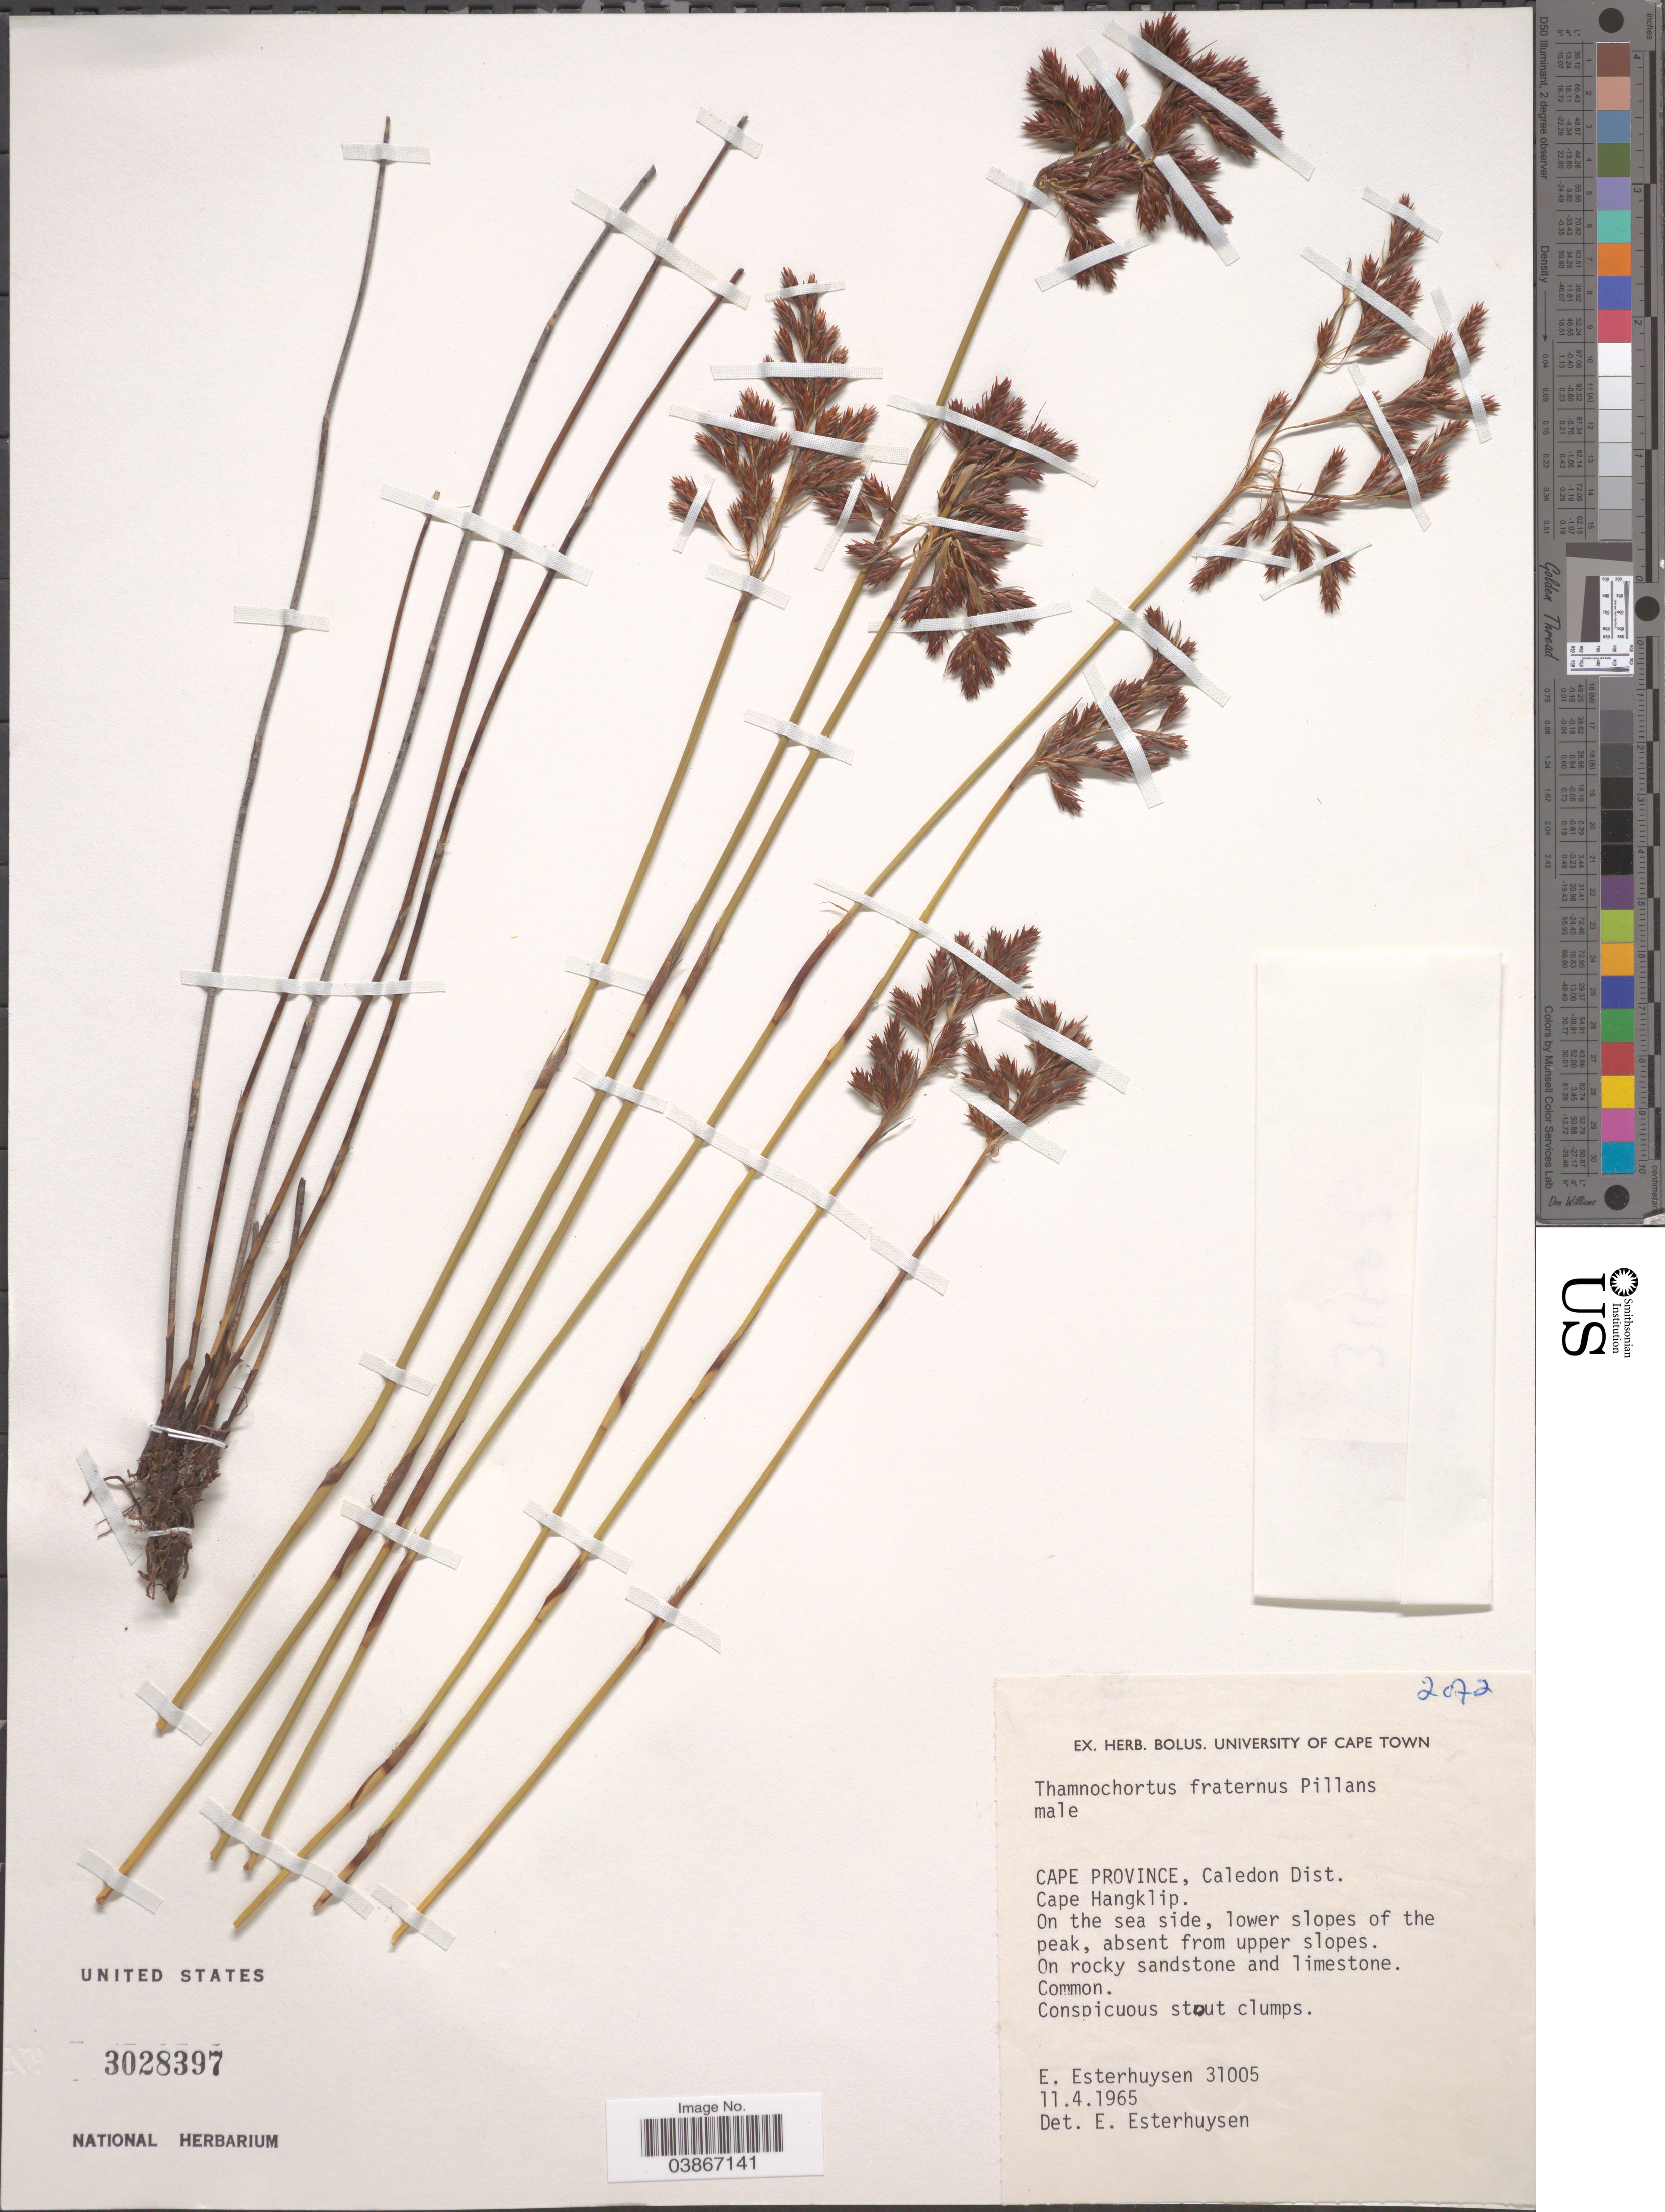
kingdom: Plantae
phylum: Tracheophyta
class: Liliopsida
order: Poales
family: Restionaceae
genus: Thamnochortus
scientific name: Thamnochortus fraternus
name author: Pillans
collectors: E. E. Esterhuysen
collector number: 31005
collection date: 1965-11-04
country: South Africa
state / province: Western Cape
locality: Caledon Dist. Cape Hangklip.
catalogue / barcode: US 3028397